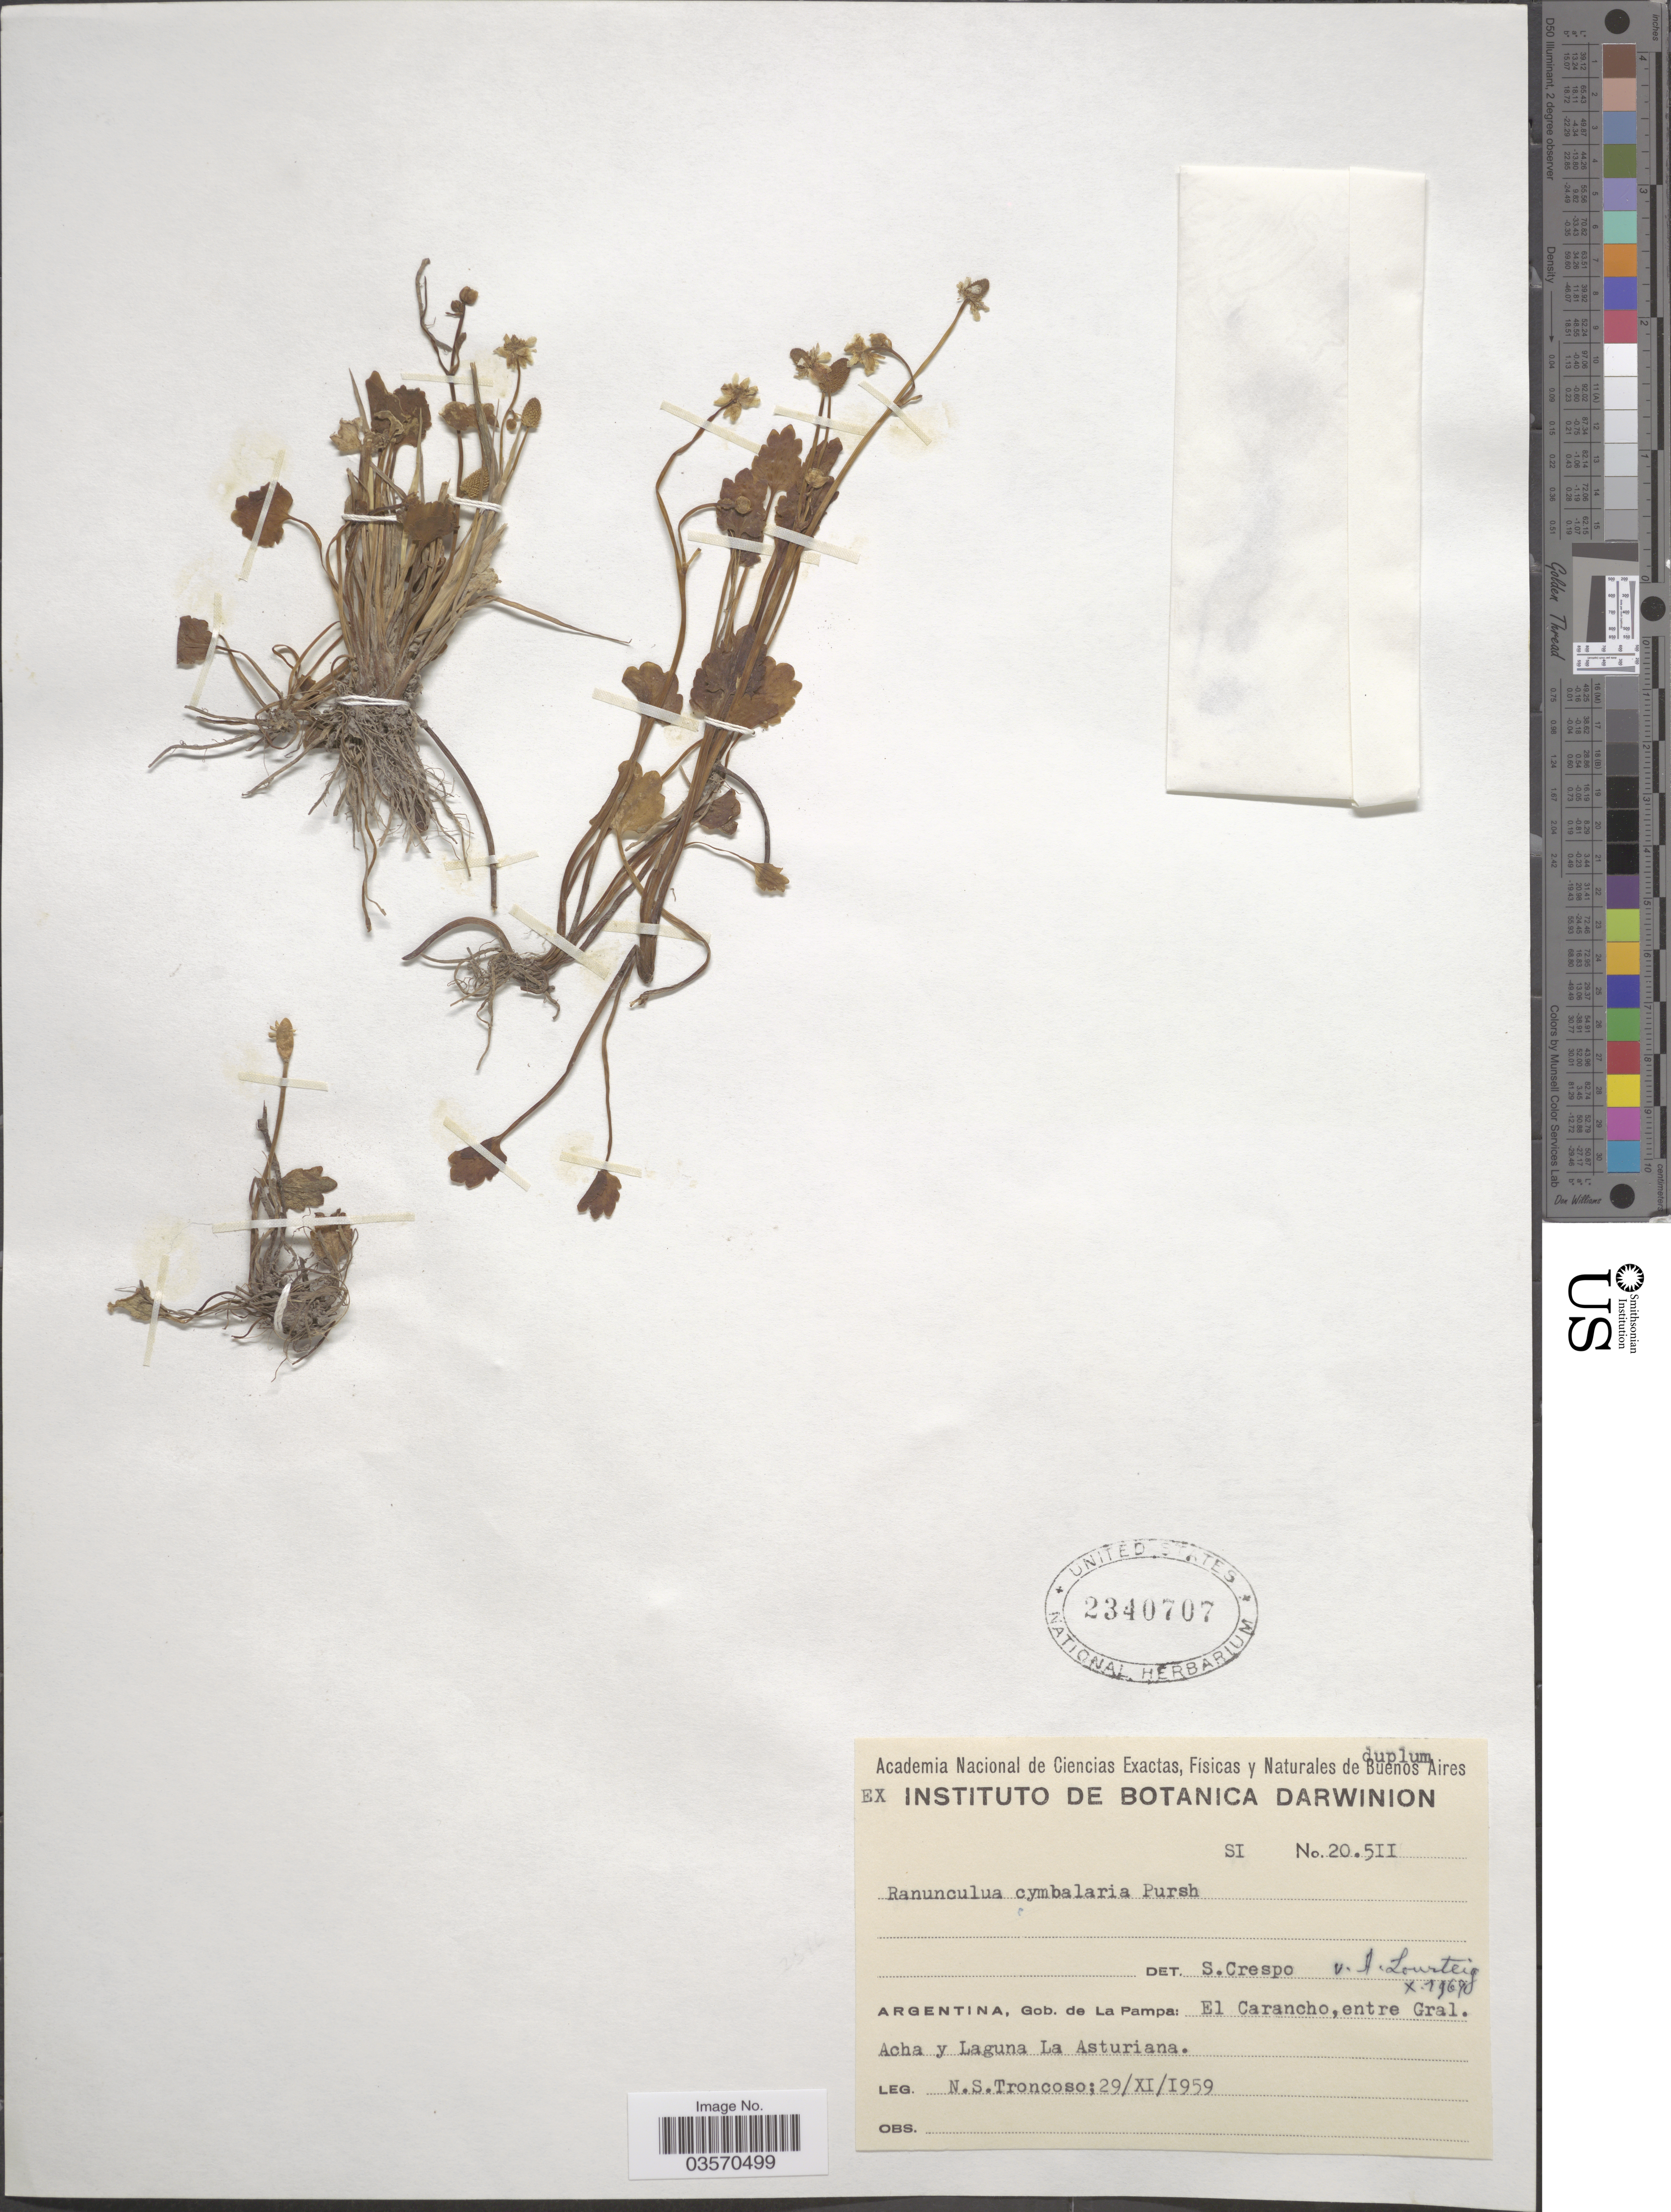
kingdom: Plantae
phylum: Tracheophyta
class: Magnoliopsida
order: Ranunculales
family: Ranunculaceae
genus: Halerpestes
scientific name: Halerpestes cymbalaria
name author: (Pursh) Greene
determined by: Strong, M. T., (US), Smithsonian Institution - National Museum of Natural History (UNITED STATES)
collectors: N. Troncoso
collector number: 20511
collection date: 1959-11-29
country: Argentina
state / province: La Pampa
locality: Gob. de La Pampa: El Carancho, entre Gral. Acha y Laguna La Asturiana.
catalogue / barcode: US 2340707